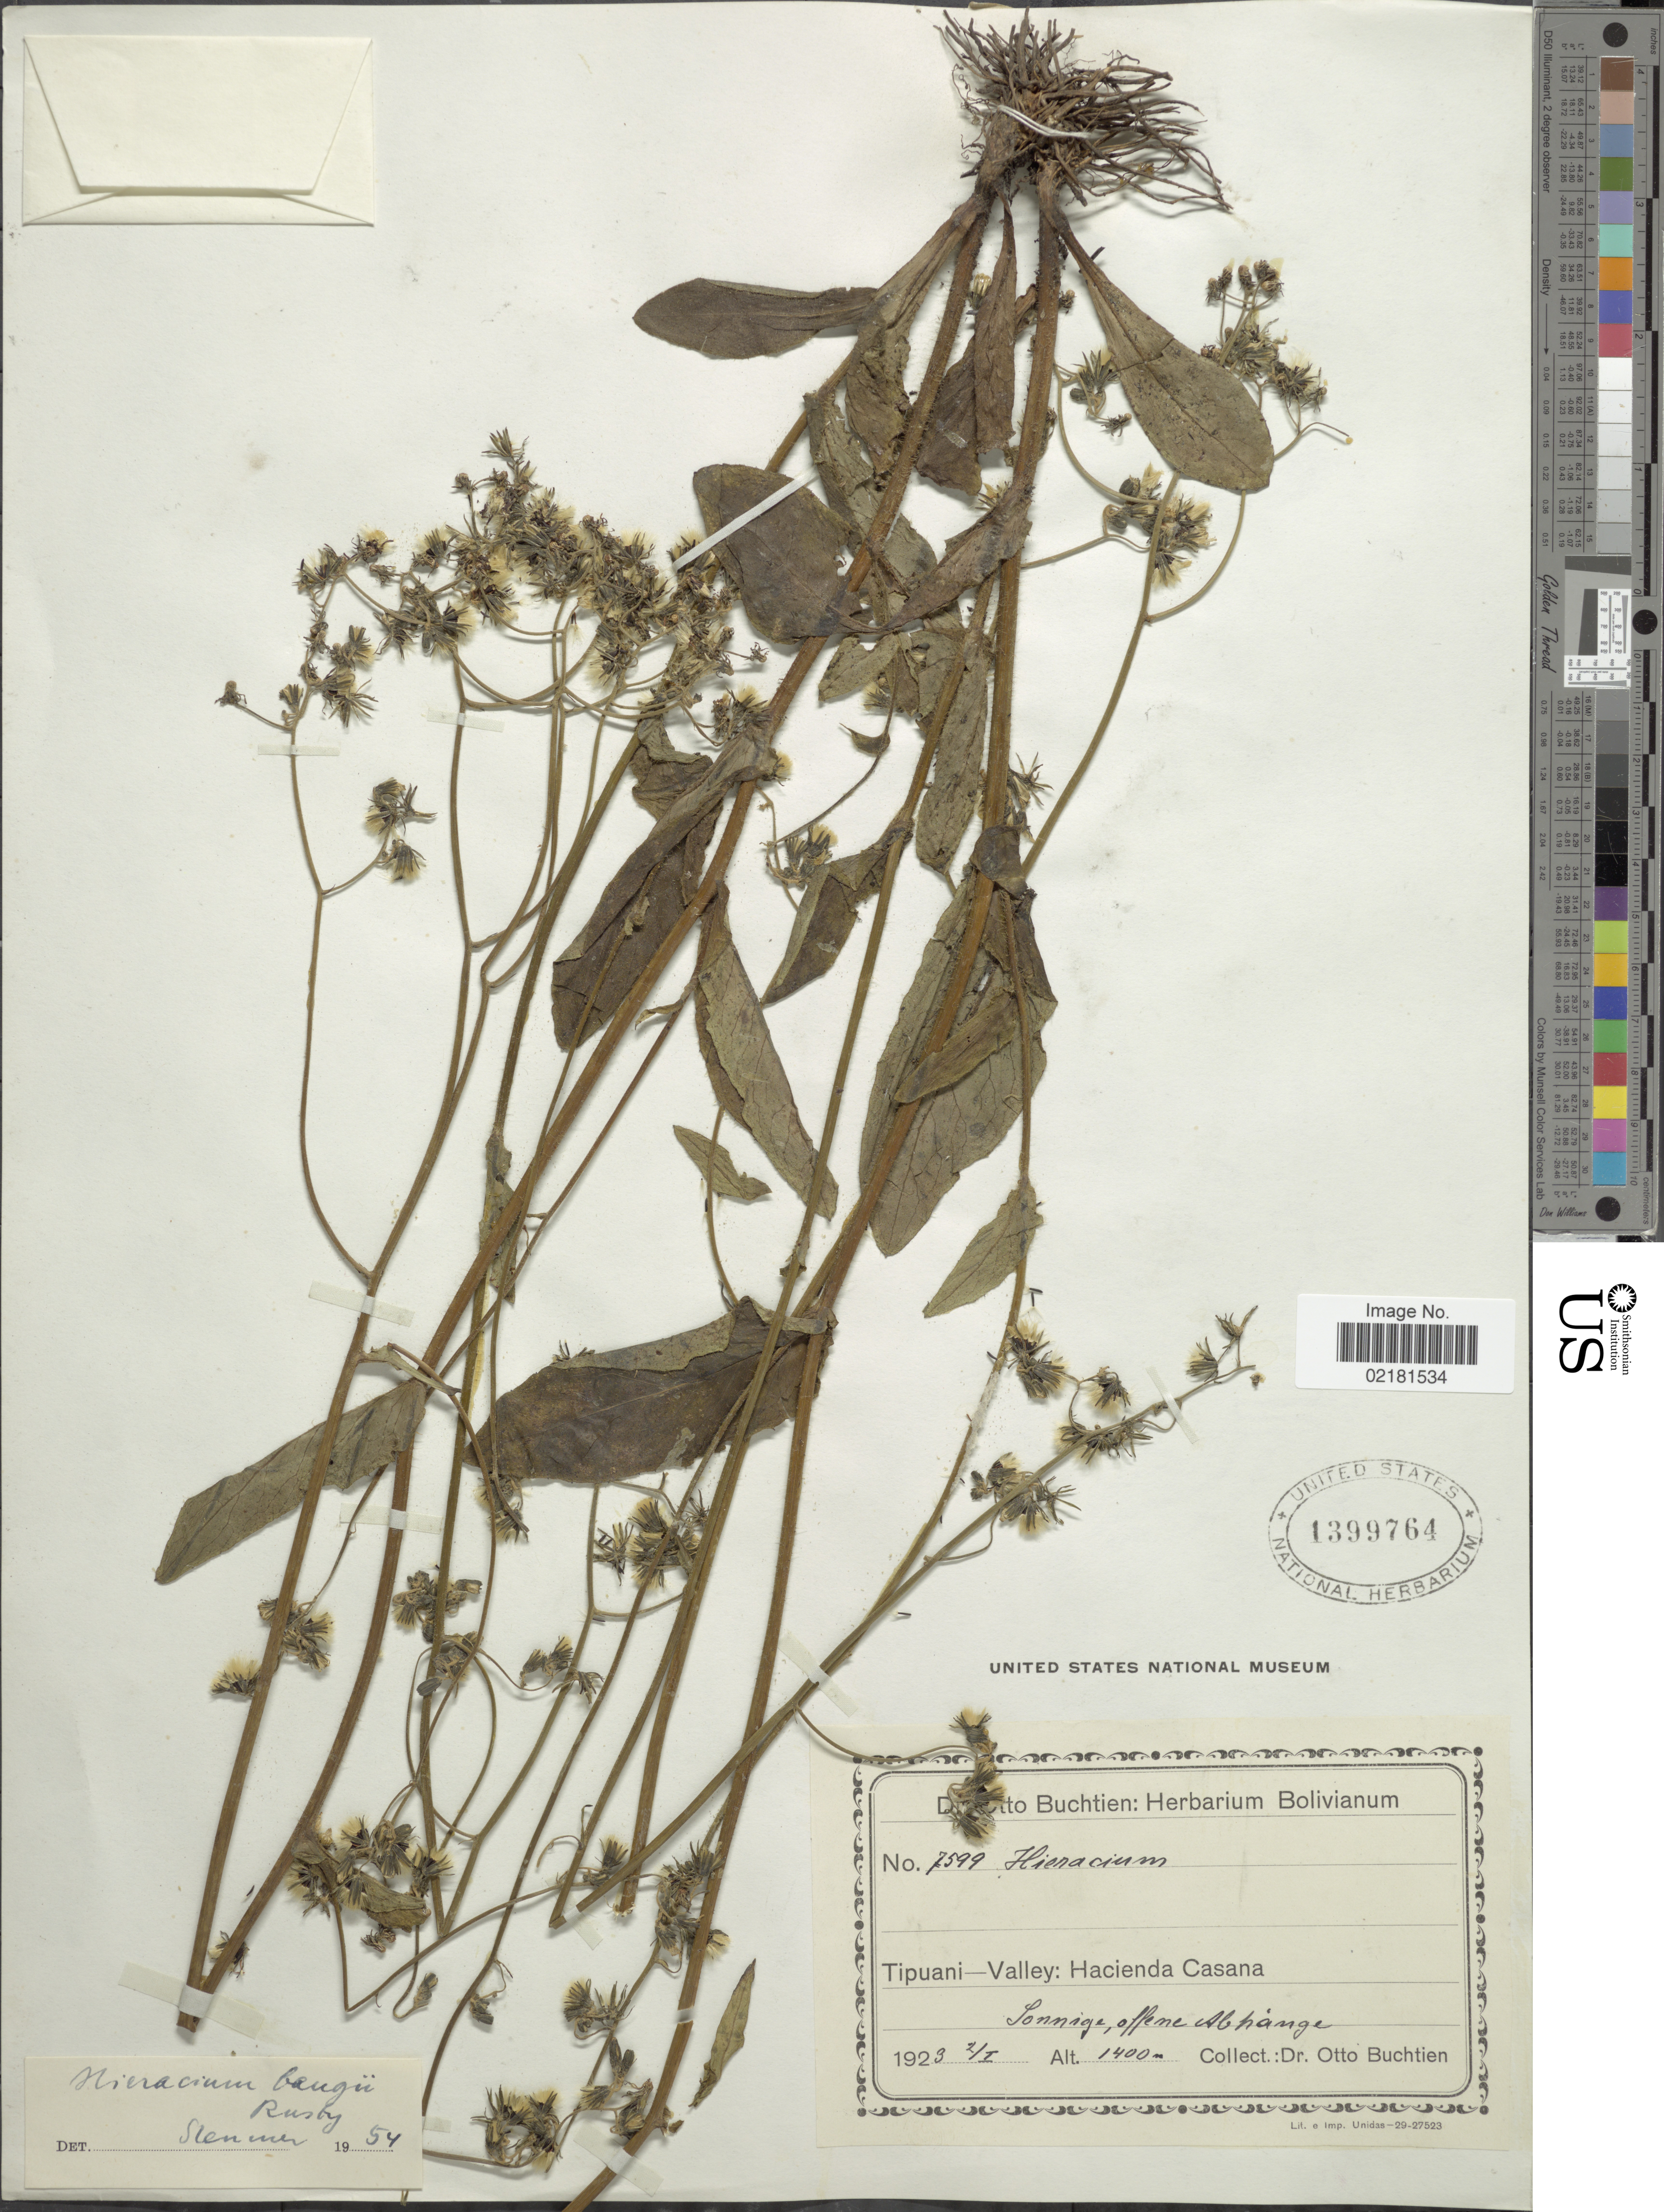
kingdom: Plantae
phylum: Tracheophyta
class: Magnoliopsida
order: Asterales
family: Asteraceae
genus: Hieracium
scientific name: Hieracium leptocephalum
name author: Benth.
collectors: O. Buchtien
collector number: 7599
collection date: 1923-01-02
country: Bolivia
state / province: La Paz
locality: Tipuani-Valley: Hacienda Casana. Sonnige, offene Abhange (Sunny, open slopes)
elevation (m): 1400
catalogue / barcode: US 1399764